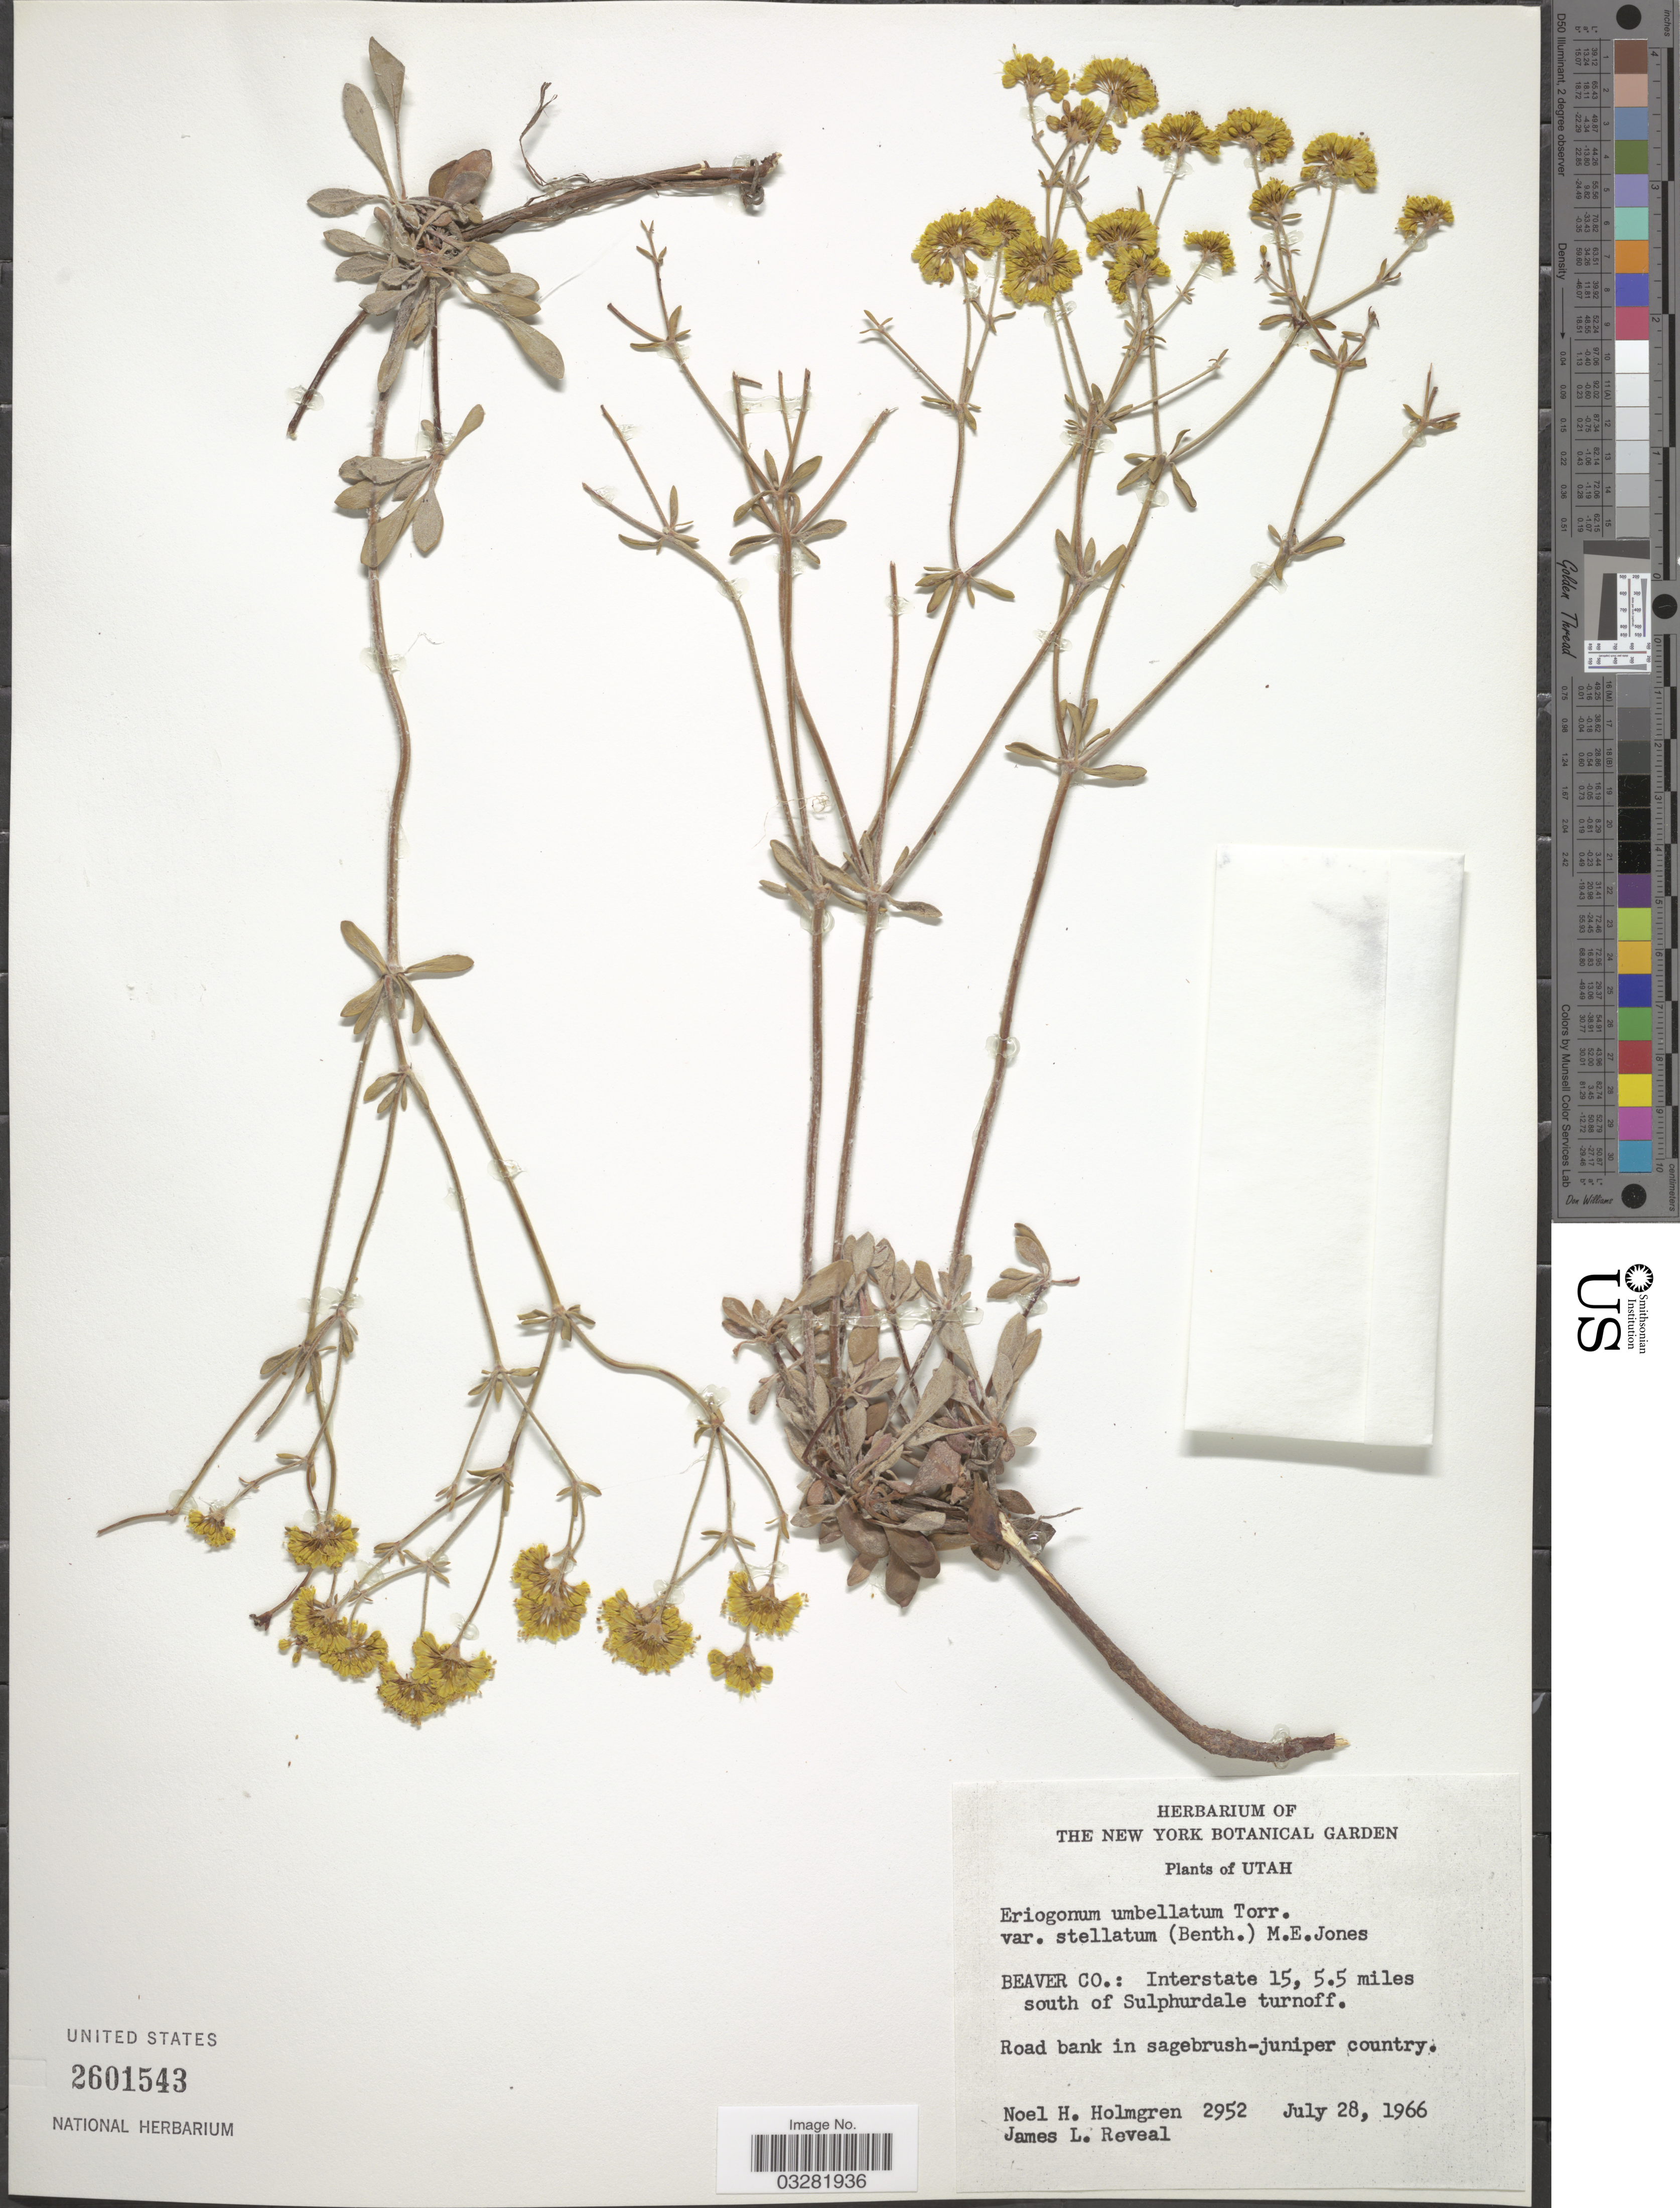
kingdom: Plantae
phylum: Tracheophyta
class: Magnoliopsida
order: Caryophyllales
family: Polygonaceae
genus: Eriogonum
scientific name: Eriogonum umbellatum var. subaridum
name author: S. Stokes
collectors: N. H. Holmgren & J. L. Reveal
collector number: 2952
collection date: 1966-07-28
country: United States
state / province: Utah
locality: Beaver Co.: Interstate 15, 5.5 miles south of Sulphurdale turnoff. Road bank in sagebrush-juniper country.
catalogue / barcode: US 2601543